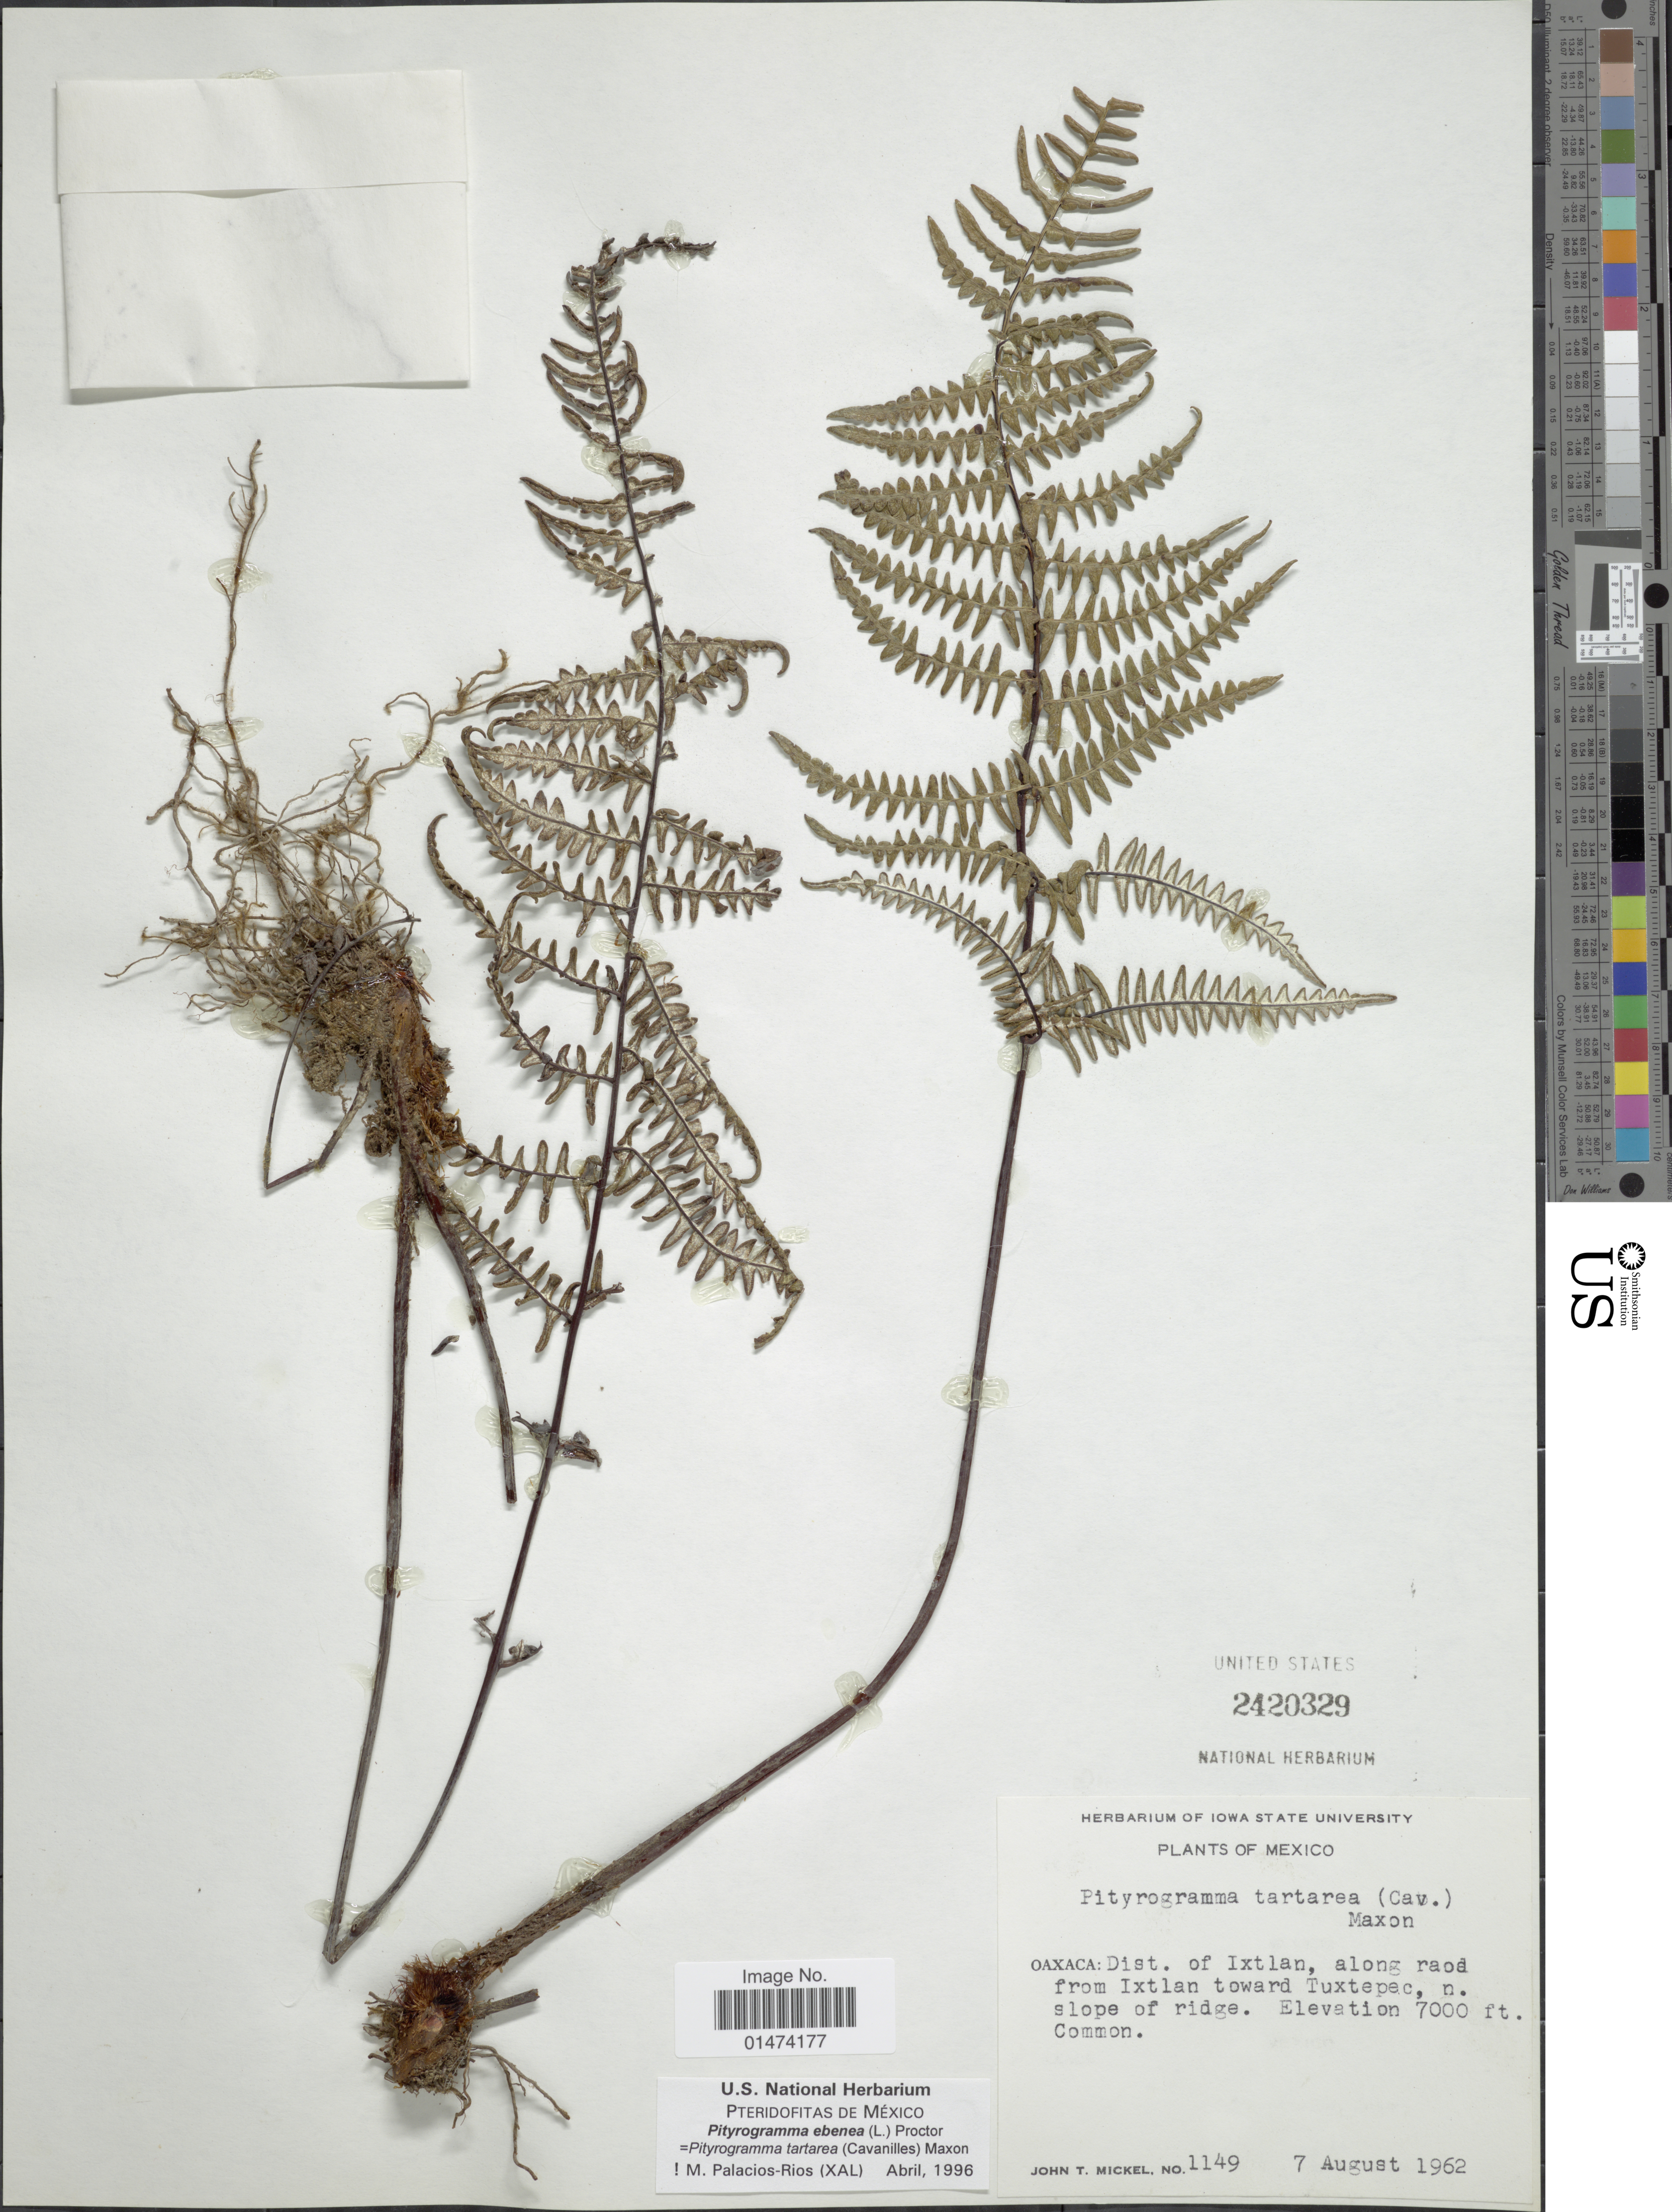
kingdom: Plantae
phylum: Tracheophyta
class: Polypodiopsida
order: Polypodiales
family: Pteridaceae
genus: Pityrogramma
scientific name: Pityrogramma tartarea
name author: (Cav.) Maxon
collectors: J. T. Mickel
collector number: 1149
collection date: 1962-08-07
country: Mexico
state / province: Oaxaca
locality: Dist. of Ixtlan, along road from Ixtlan toward tuxtepec, n. slope ridge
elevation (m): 2134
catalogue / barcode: US 2420329